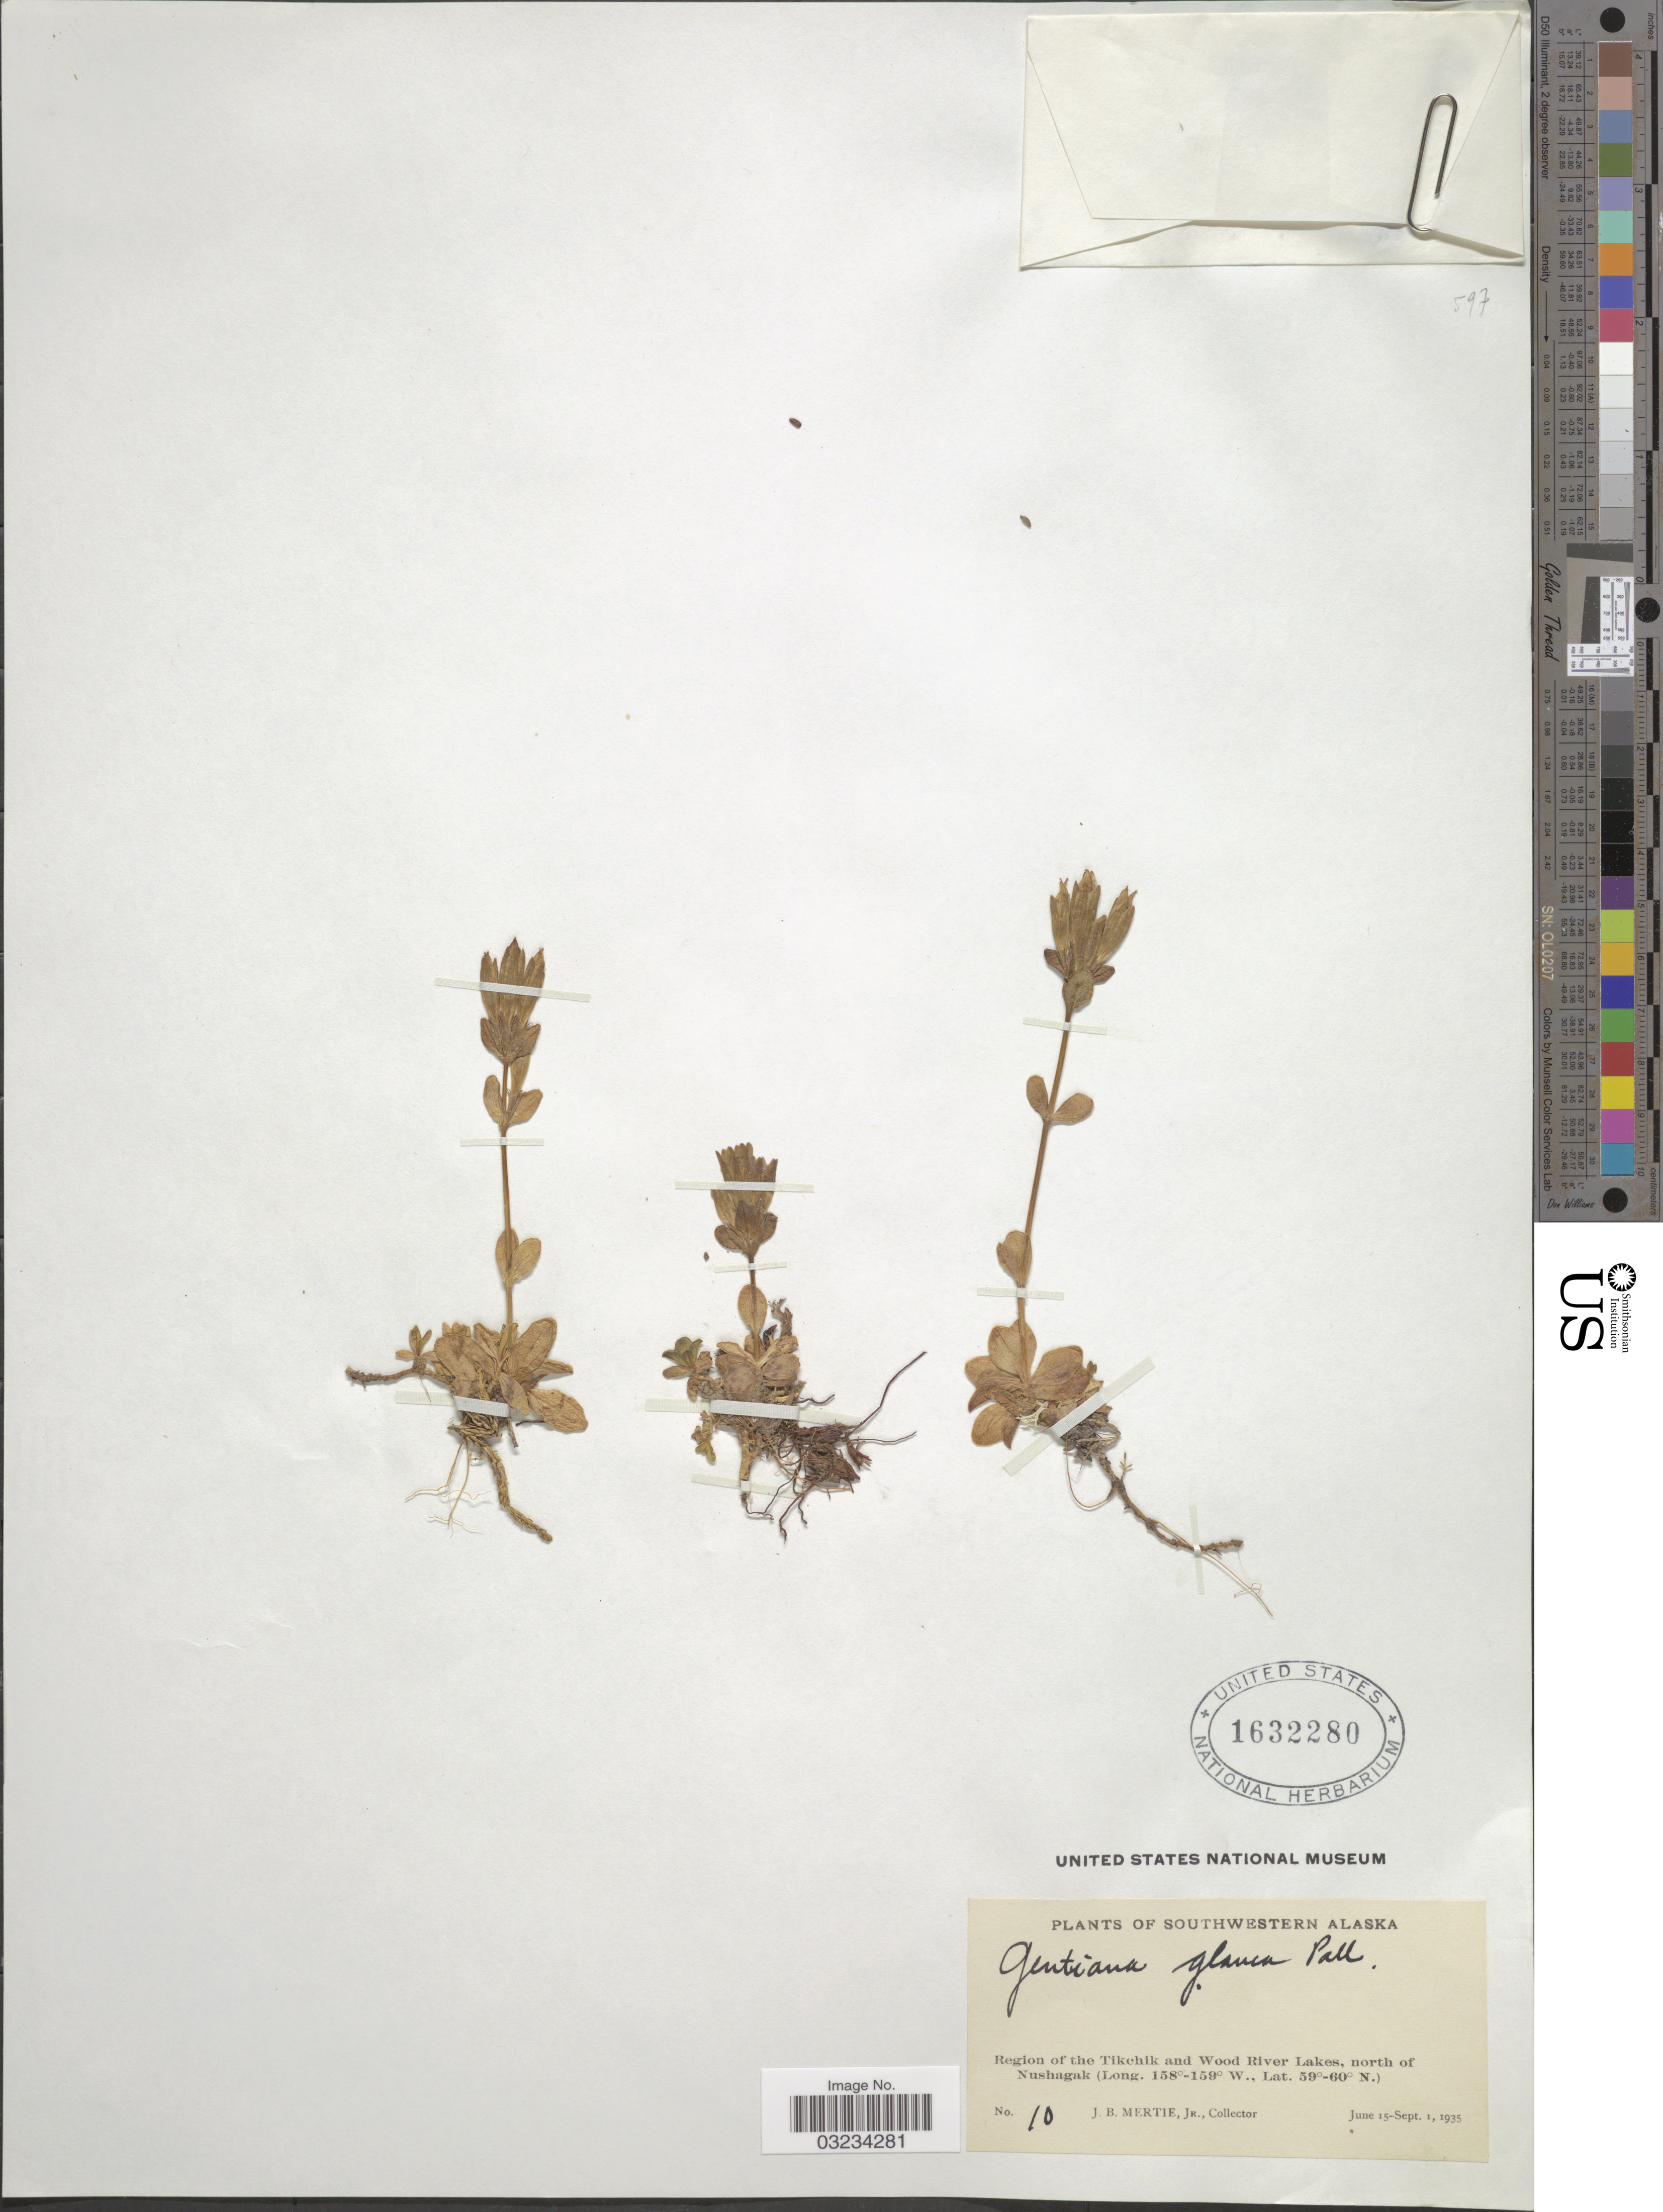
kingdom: Plantae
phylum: Tracheophyta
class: Magnoliopsida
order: Gentianales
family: Gentianaceae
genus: Gentiana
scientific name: Gentiana glauca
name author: Pall.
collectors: J. Mertie Jr.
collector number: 10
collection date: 1935-06-15/1935-09-01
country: United States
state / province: Alaska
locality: Southwestern Alaska. Region of the Tikchik and Wood River Lakes, north of Nushagak.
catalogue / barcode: US 1632280